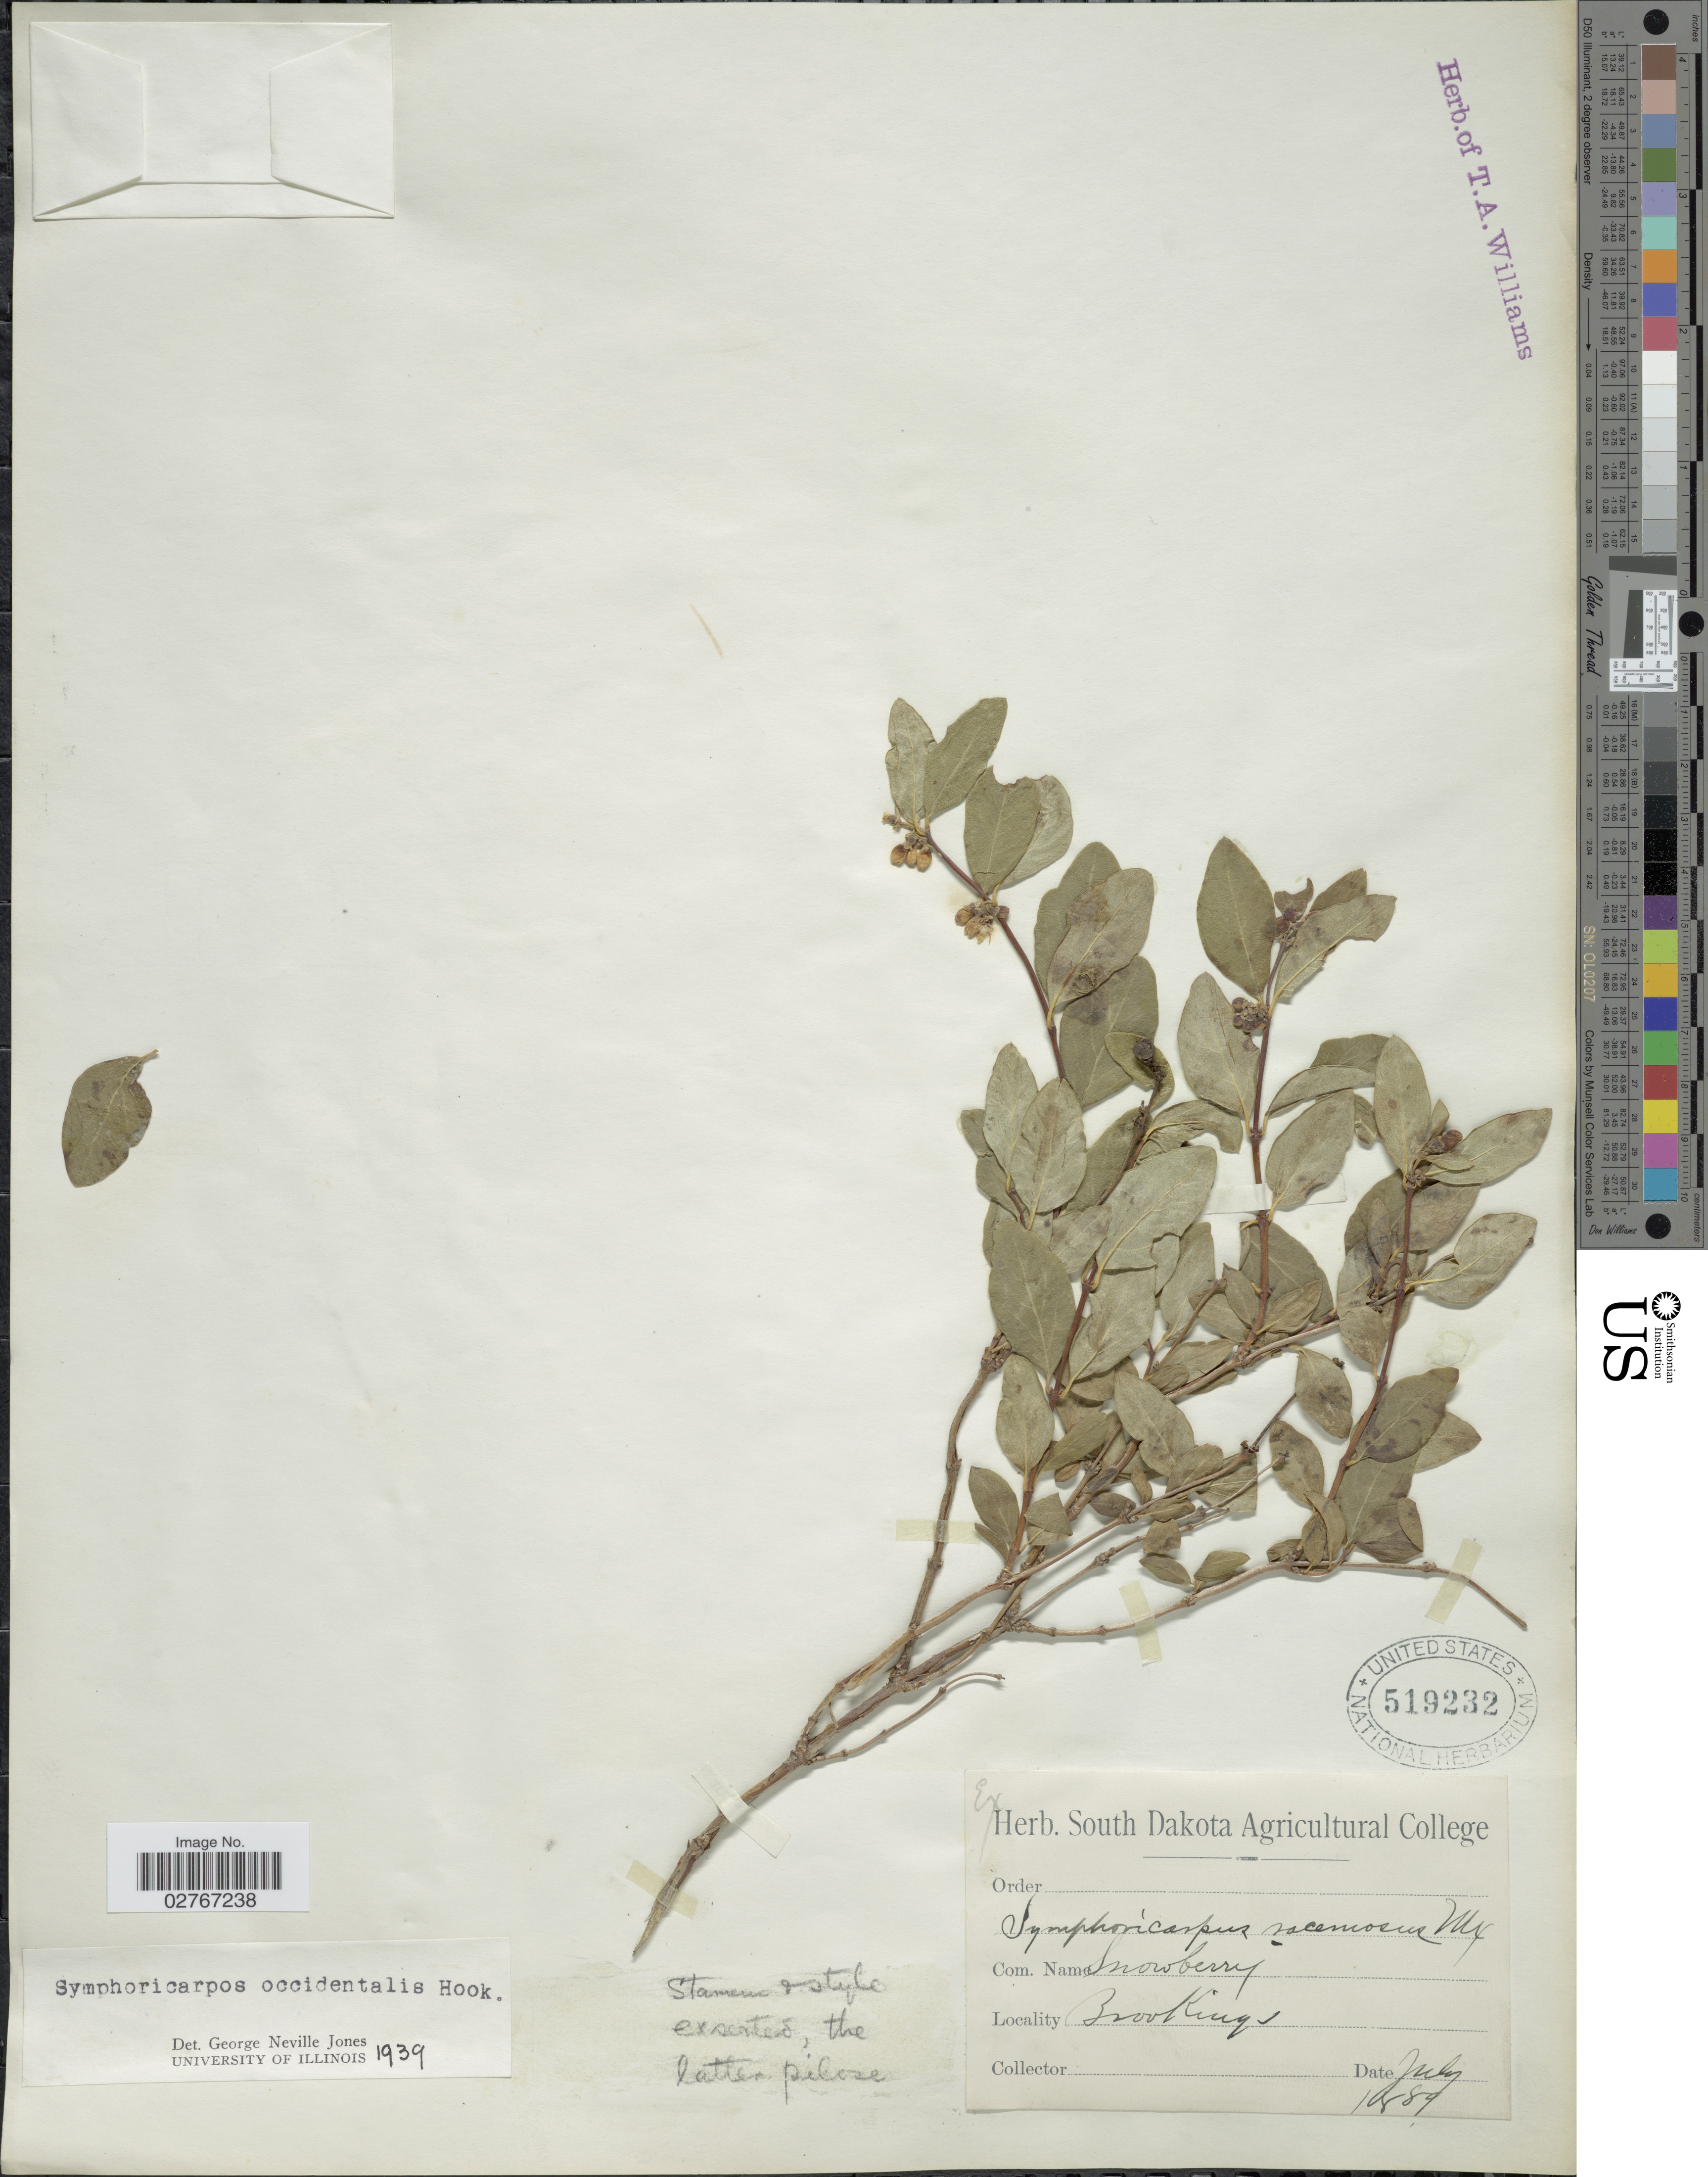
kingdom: Plantae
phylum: Tracheophyta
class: Magnoliopsida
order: Dipsacales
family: Caprifoliaceae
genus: Symphoricarpos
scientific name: Symphoricarpos occidentalis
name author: (R. Br.) Hook.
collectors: Ex herb. South Dakota Agricultural College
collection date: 1889-07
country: United States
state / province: South Dakota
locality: Brookings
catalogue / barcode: US 519232